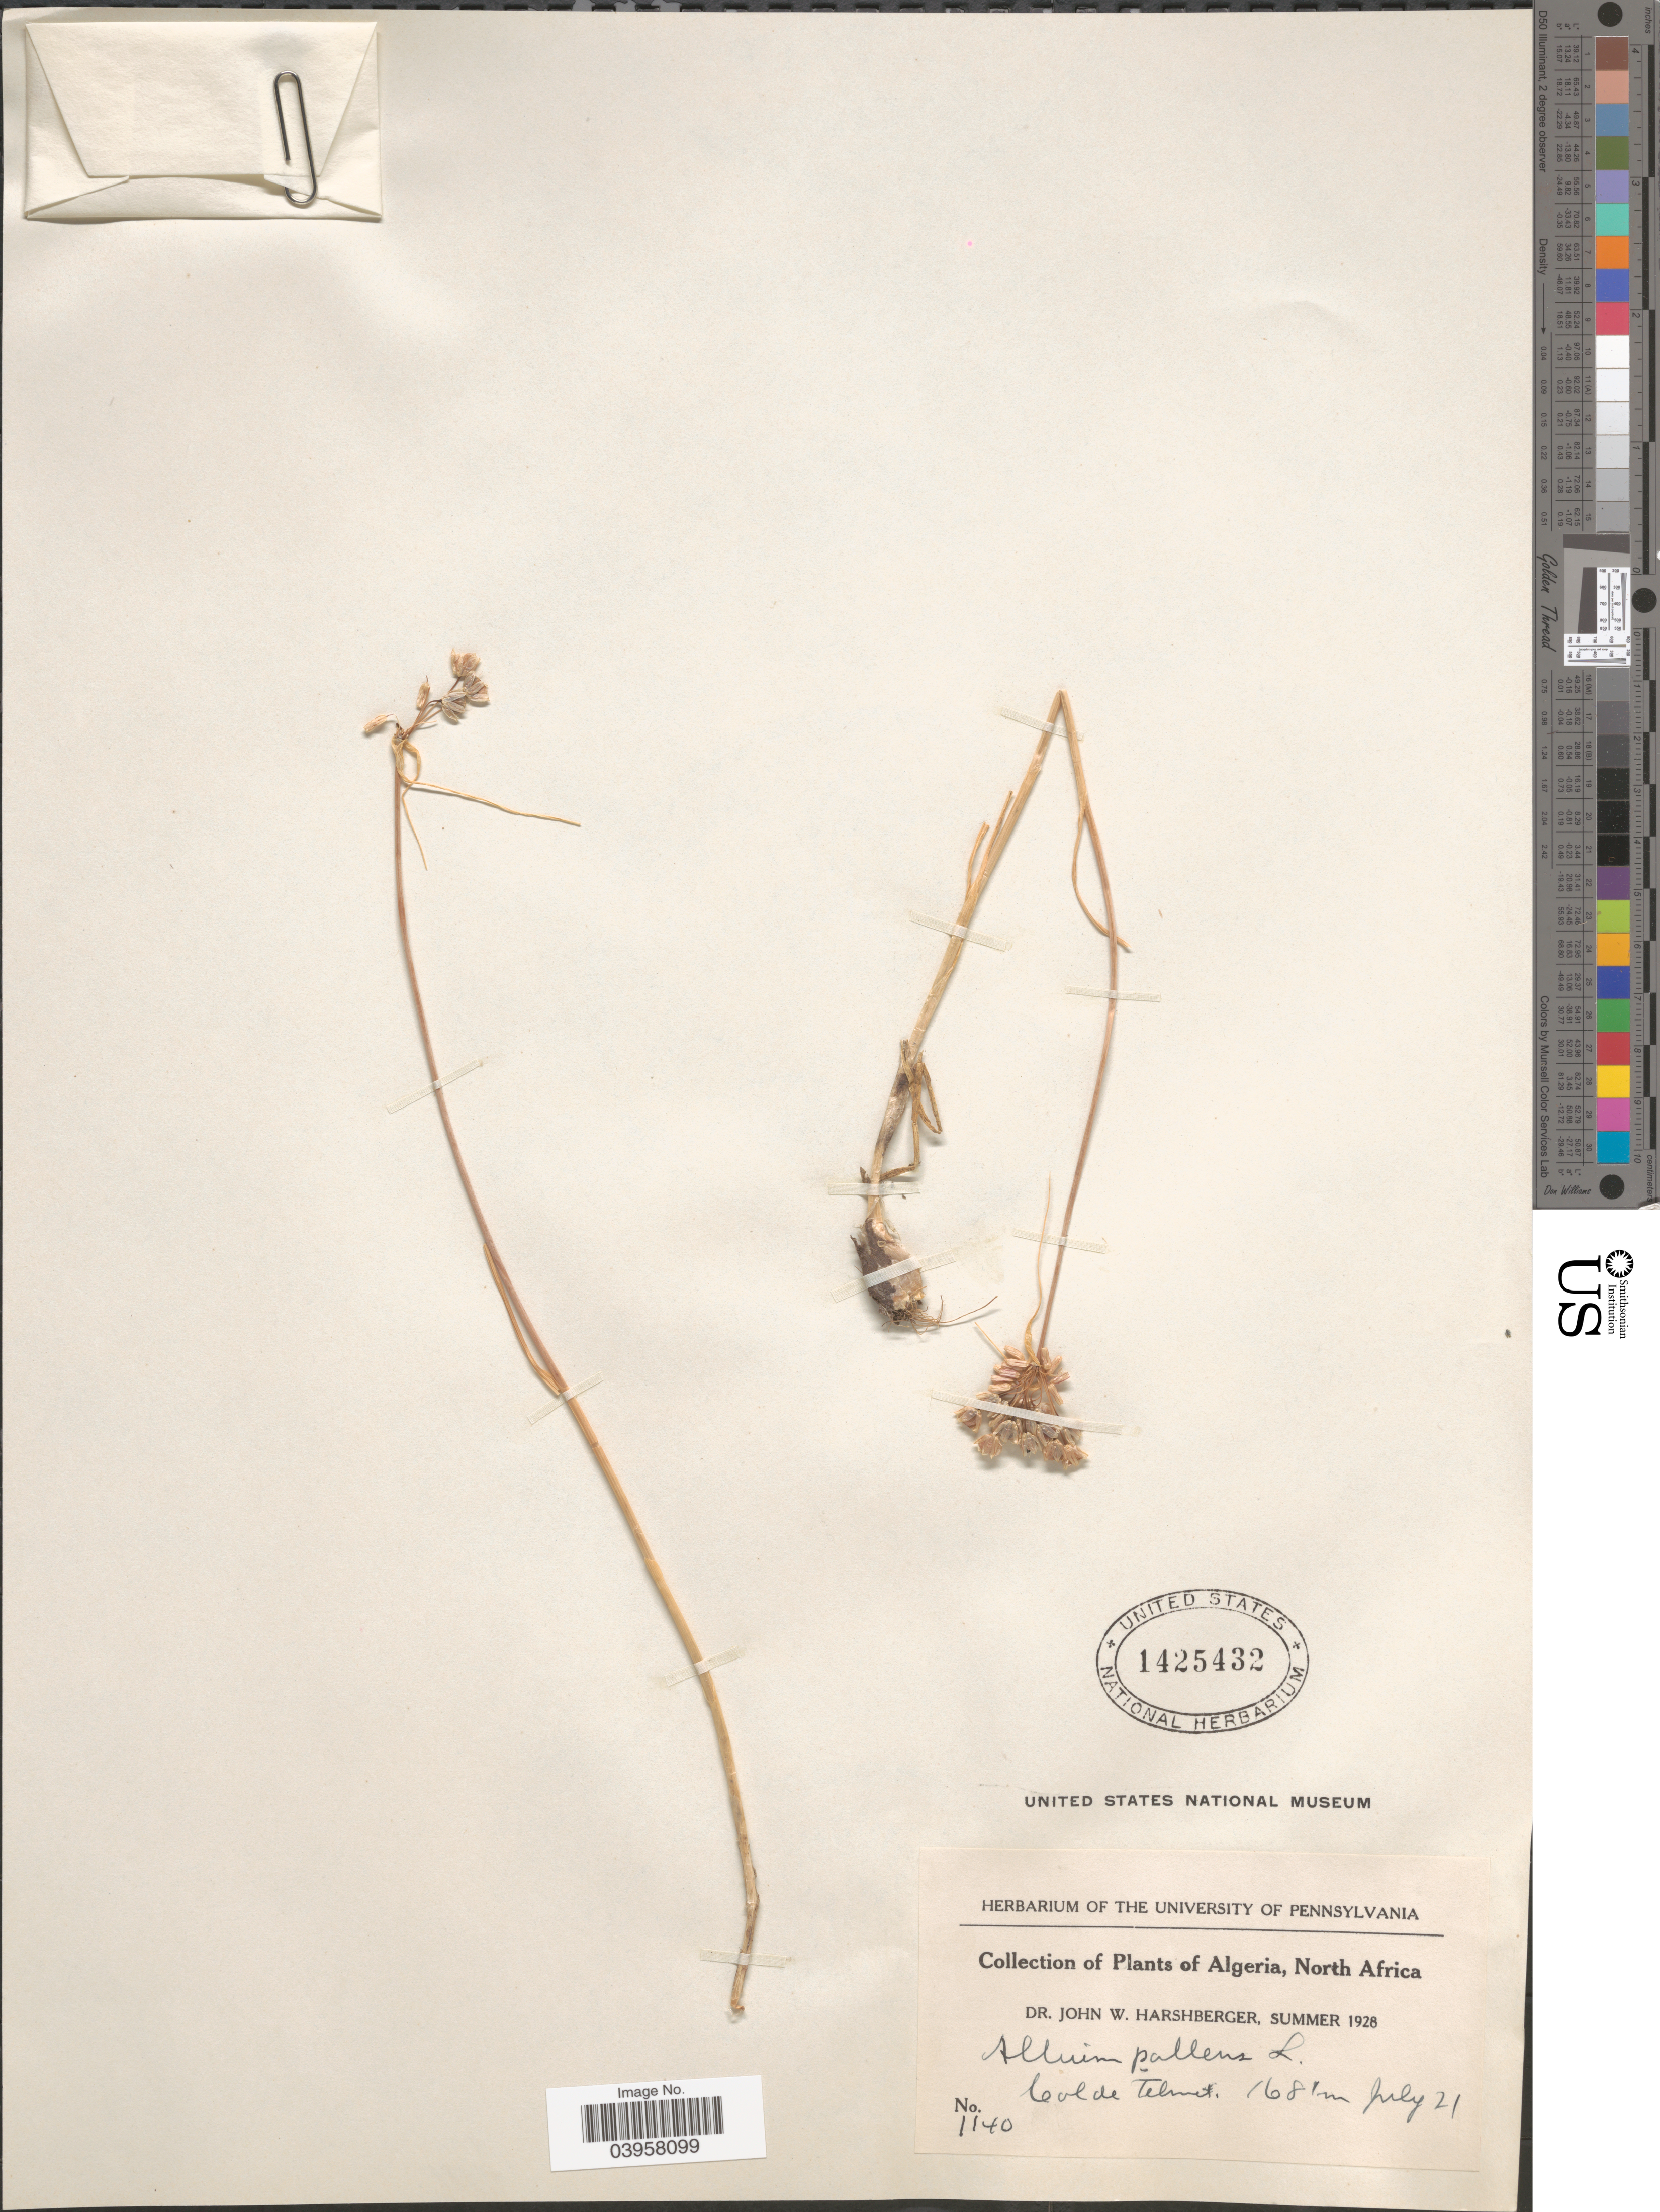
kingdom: Plantae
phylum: Tracheophyta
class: Liliopsida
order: Asparagales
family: Amaryllidaceae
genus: Allium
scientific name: Allium pallens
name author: L.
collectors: J. W. Harshberger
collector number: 1140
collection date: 1928-07-21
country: Algeria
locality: North Africa. Col de Telmet.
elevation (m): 1681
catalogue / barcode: US 1425432